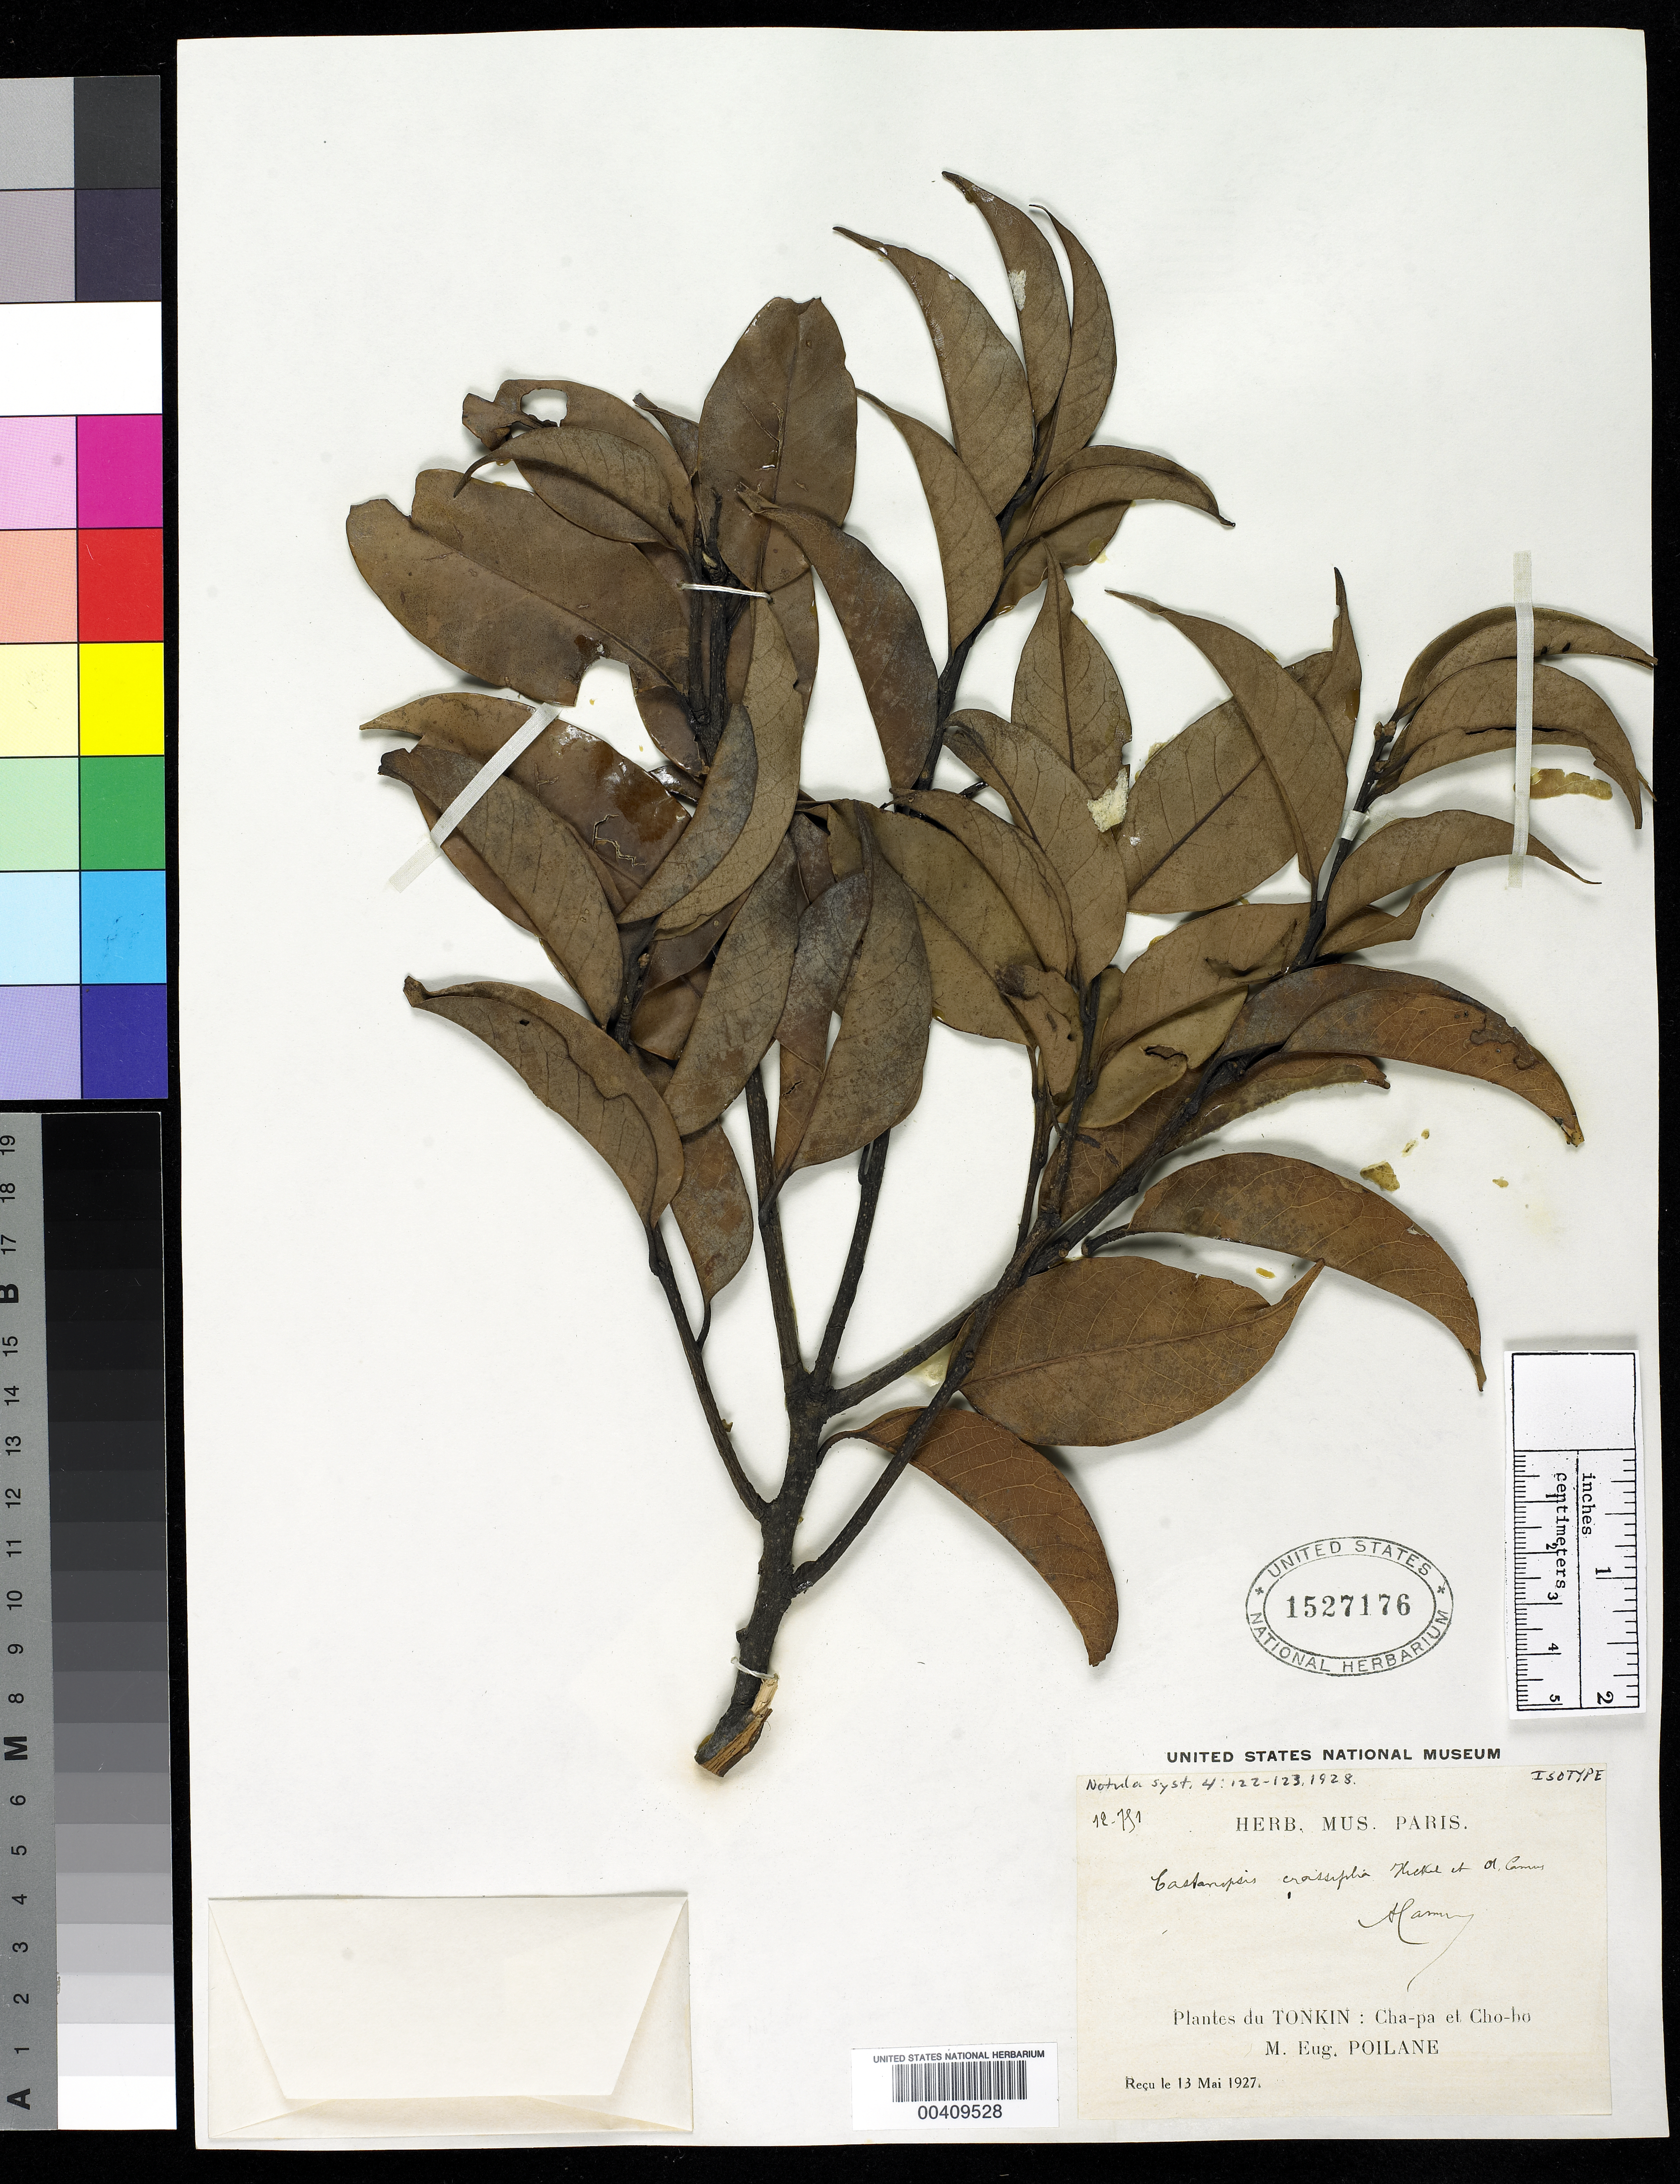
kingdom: Plantae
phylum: Tracheophyta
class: Magnoliopsida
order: Fagales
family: Fagaceae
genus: Castanopsis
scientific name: Castanopsis crassifolia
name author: Hickel & A. Camus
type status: Isotype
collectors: E. Poilane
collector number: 12751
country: Vietnam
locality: Cha-pa et Cho-ho.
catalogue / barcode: US 1527176